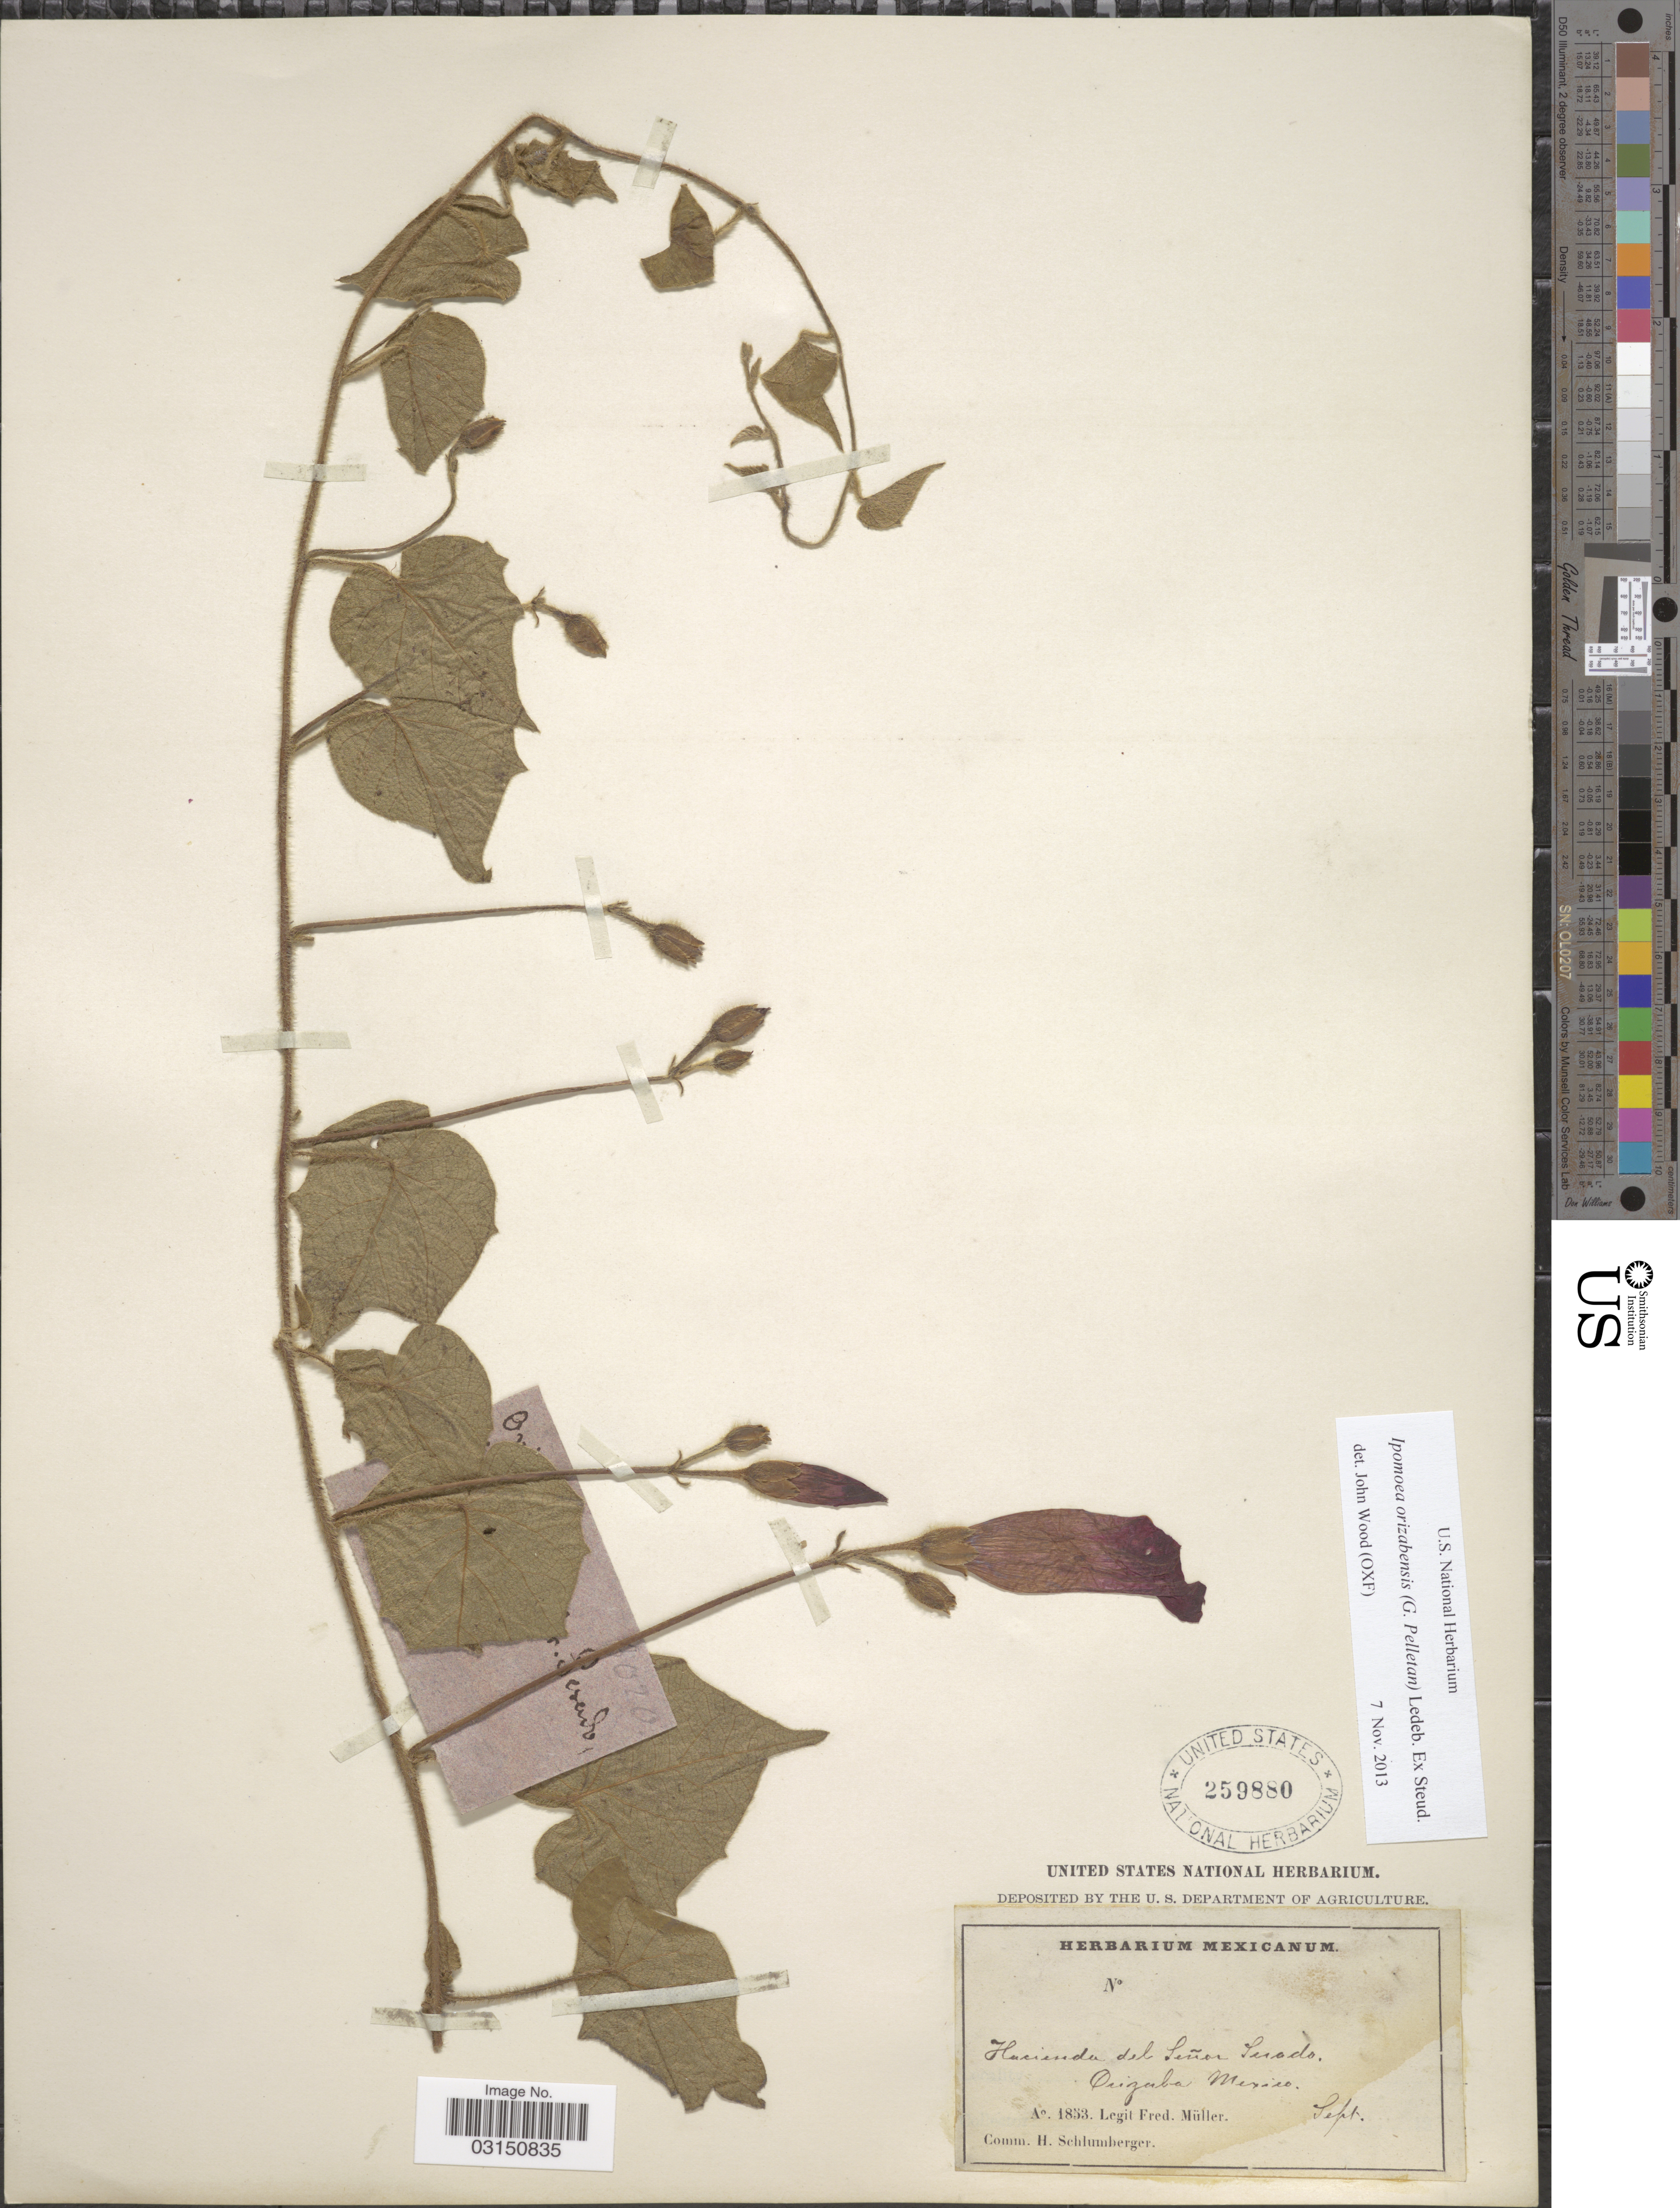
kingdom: Plantae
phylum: Tracheophyta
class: Magnoliopsida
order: Solanales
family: Convolvulaceae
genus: Ipomoea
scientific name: Ipomoea orizabensis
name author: (G. Pelletan) Ledeb. ex Steud.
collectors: F. Müller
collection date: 1853-09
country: Mexico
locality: Hacienda del Señor Serado. Orizaba.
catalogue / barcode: US 259880